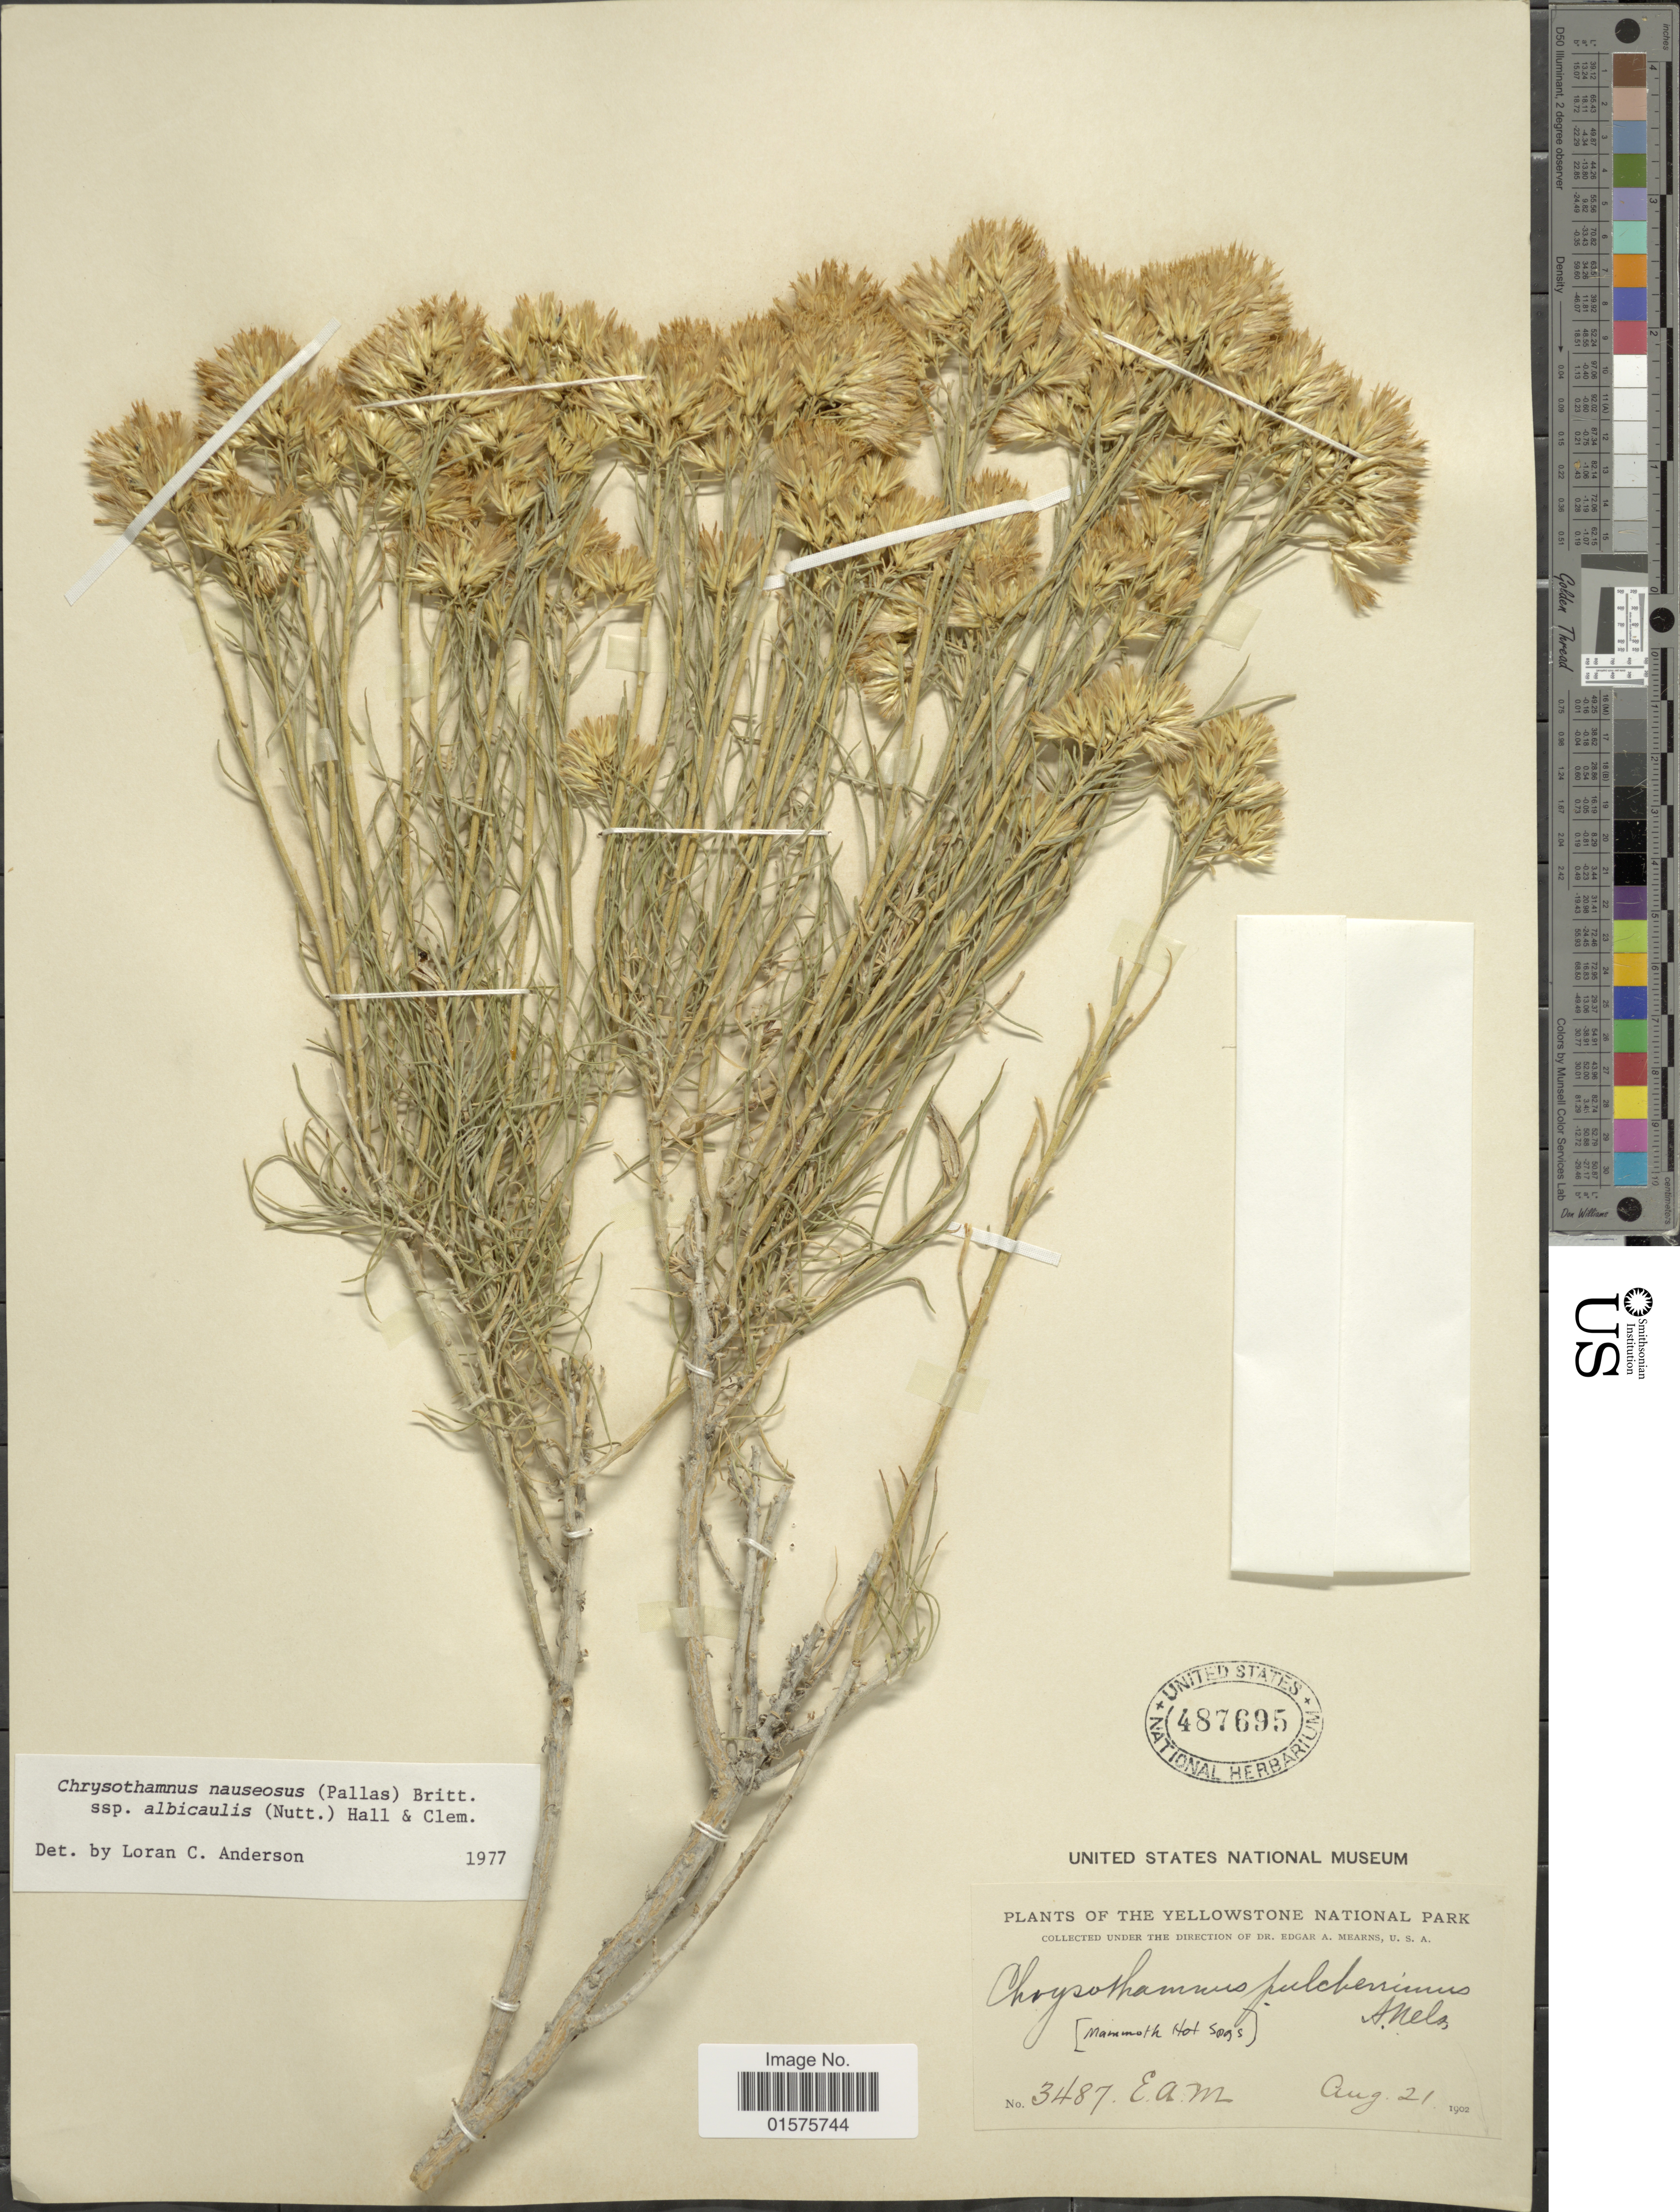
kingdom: Plantae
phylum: Tracheophyta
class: Magnoliopsida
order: Asterales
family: Asteraceae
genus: Ericameria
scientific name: Ericameria nauseosa var. speciosa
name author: (Nutt.) G.L. Nesom & G.I. Baird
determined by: Urbatsch, Lowell E., Curator (LSU), Louisiana State University (UNITED STATES)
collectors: E. A. Mearns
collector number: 3487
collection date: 1902-08-21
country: United States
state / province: Wyoming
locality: Yellowstone National Park. [Mammoth Hot Spgs]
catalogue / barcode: US 487695